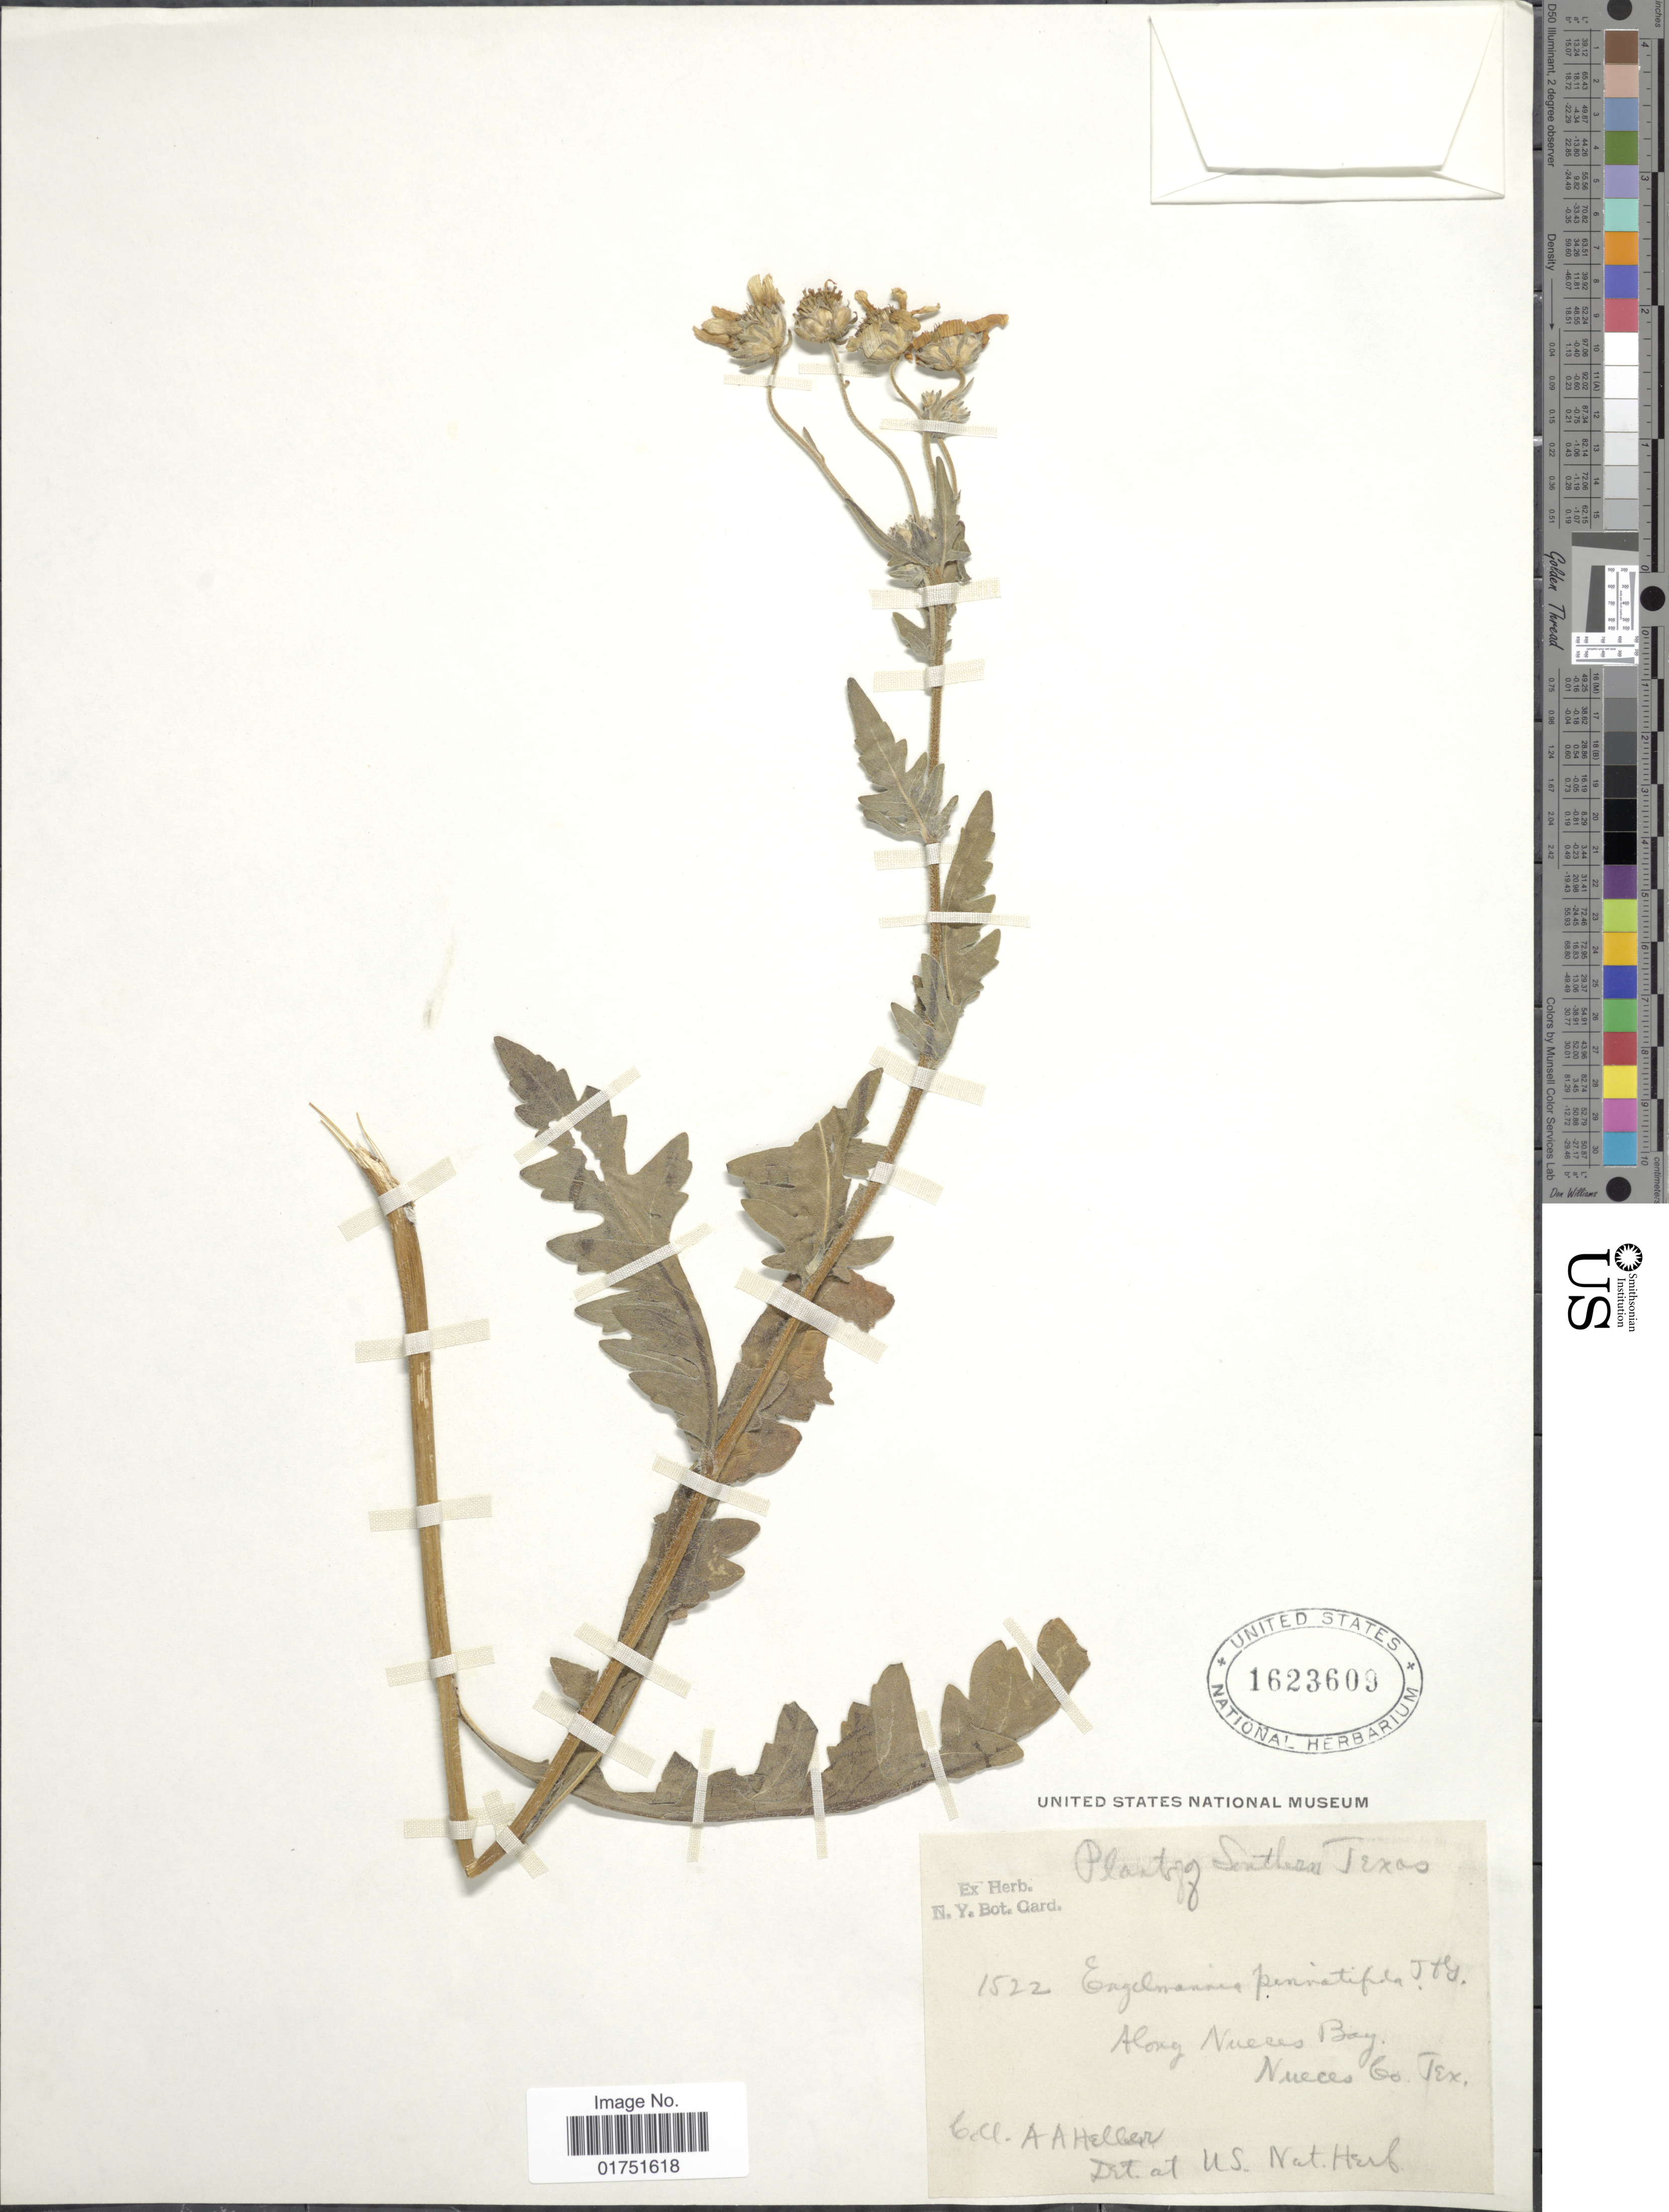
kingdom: Plantae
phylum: Tracheophyta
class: Magnoliopsida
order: Asterales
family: Asteraceae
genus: Engelmannia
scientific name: Engelmannia pinnatifida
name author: Torr. & A. Gray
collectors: A. A. Heller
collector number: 1522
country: United States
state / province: Texas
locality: Along Nueces Bay, Nueces Co. Tex.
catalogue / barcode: US 1623609